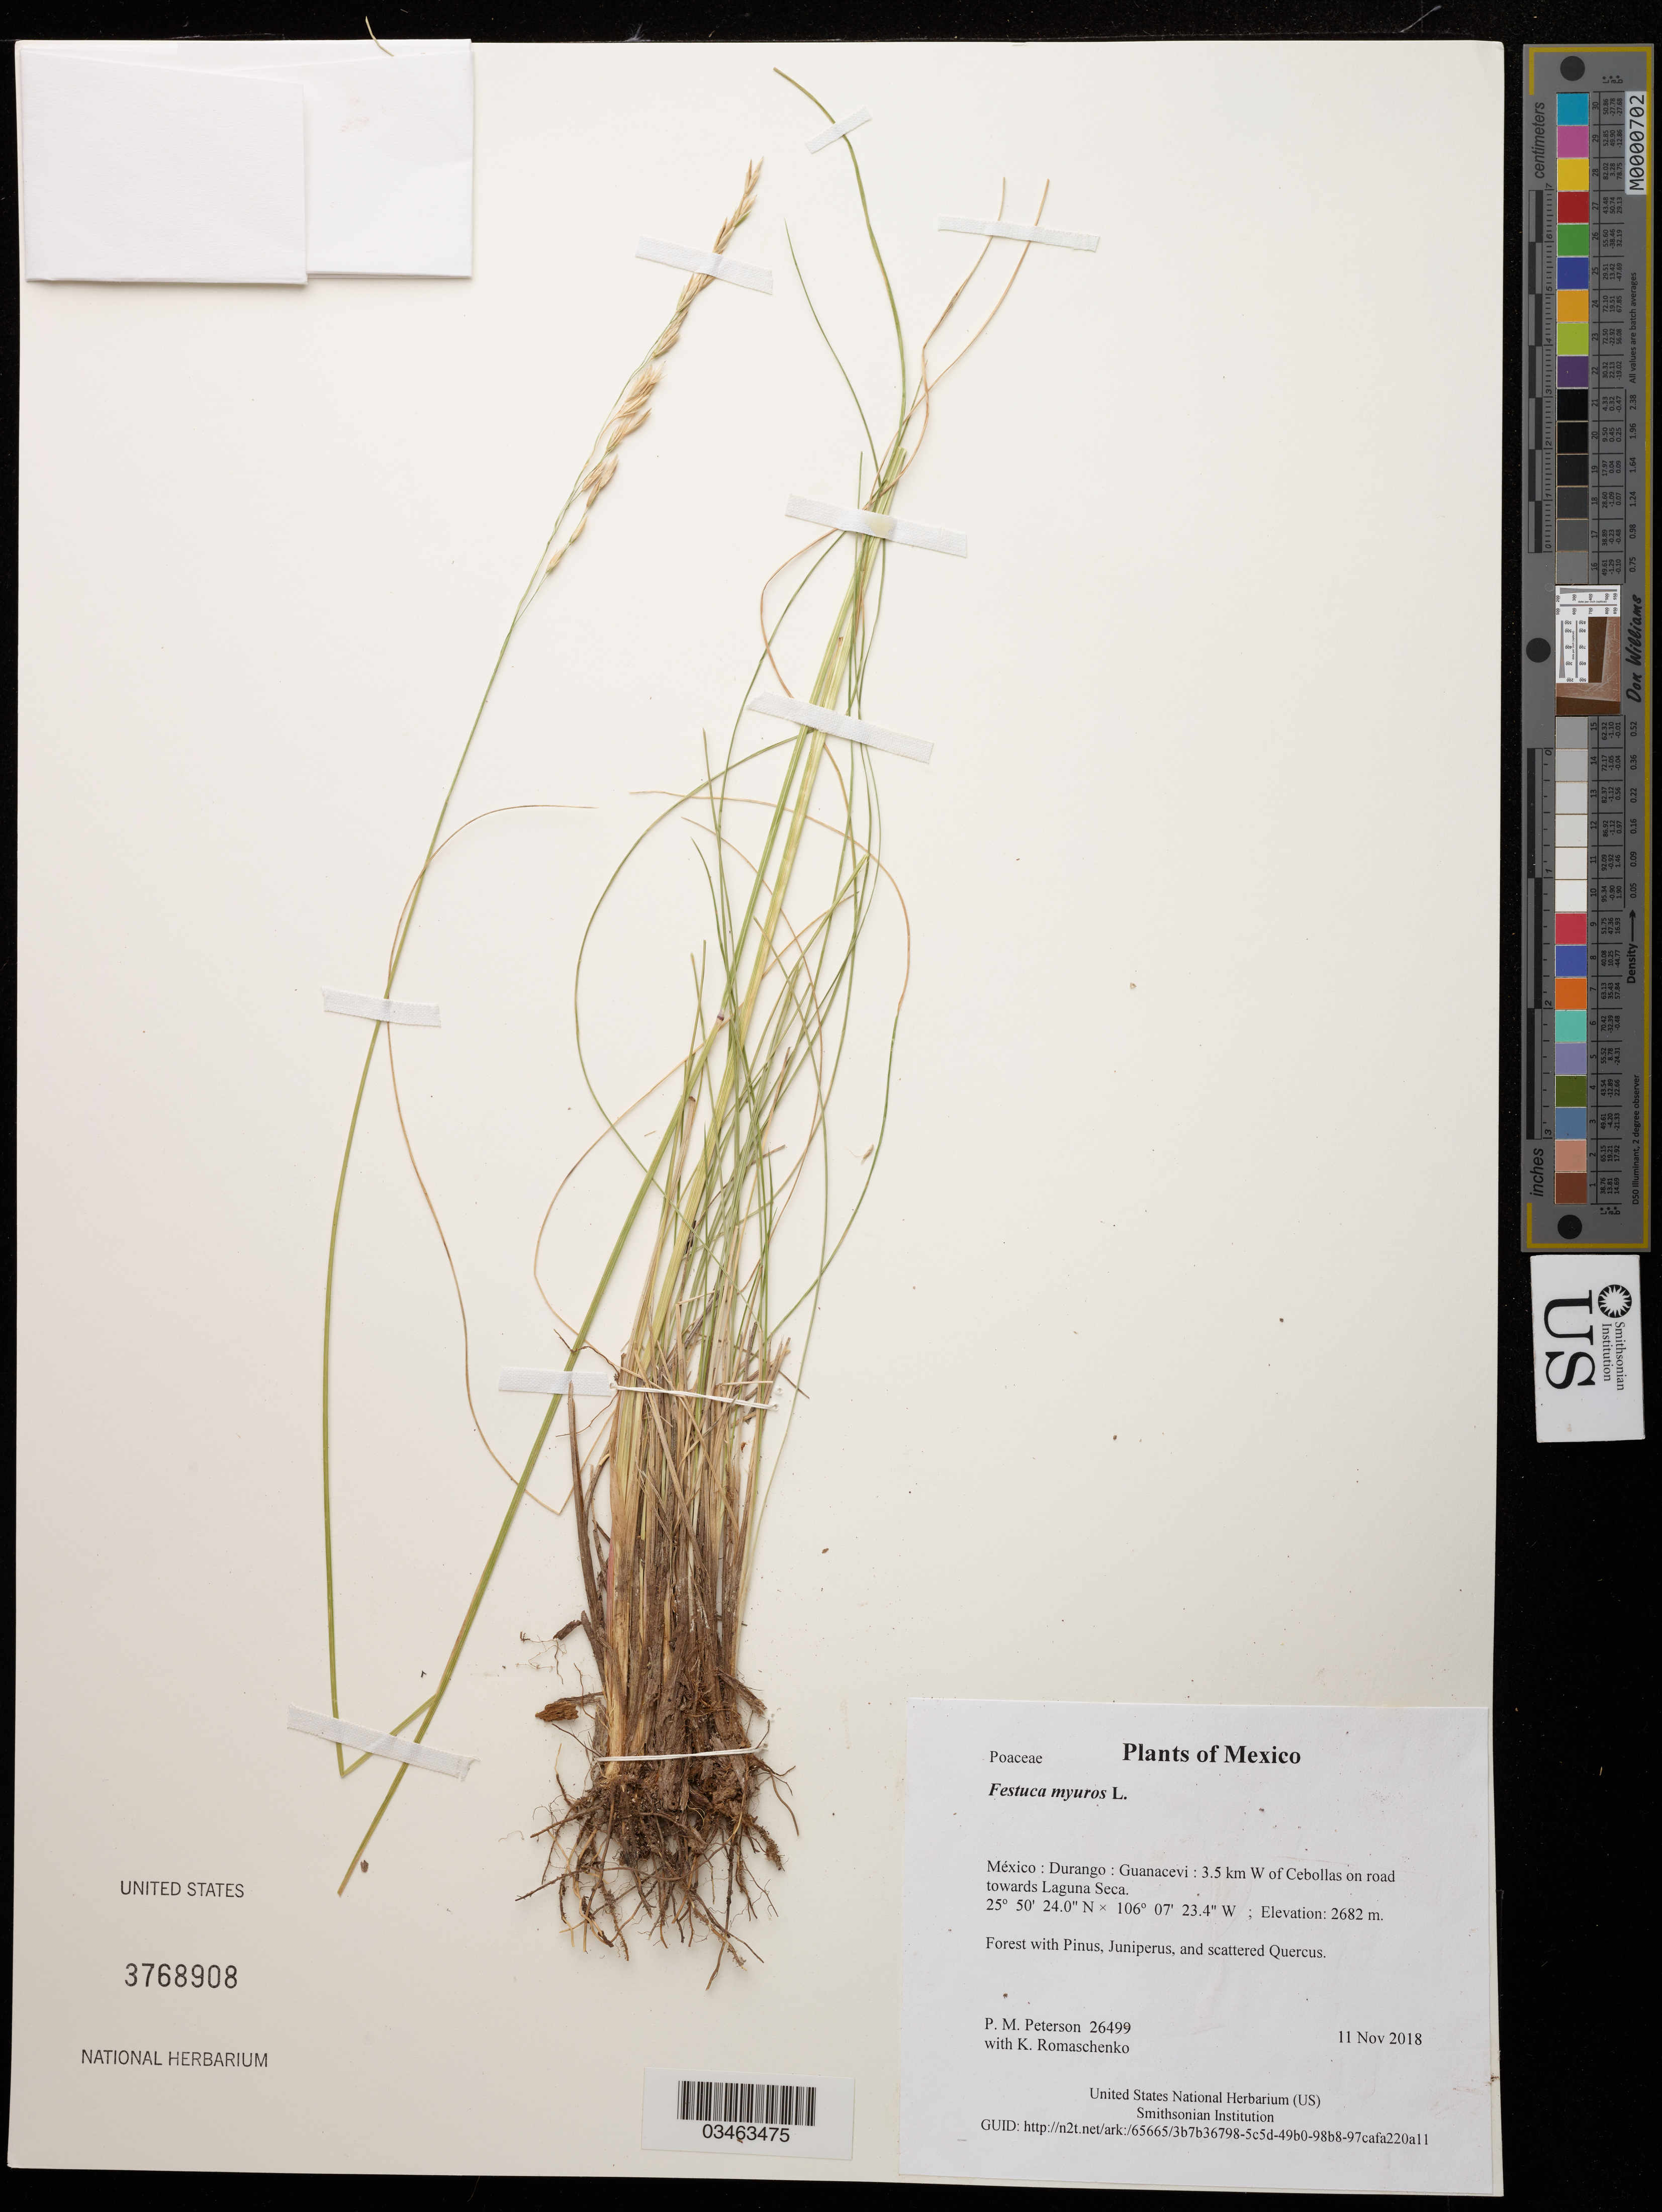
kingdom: Plantae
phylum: Tracheophyta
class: Liliopsida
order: Poales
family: Poaceae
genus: Festuca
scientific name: Festuca myuros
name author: L.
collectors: P. M. Peterson & K. Romaschenko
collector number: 26499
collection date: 2018-11-11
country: México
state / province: Durango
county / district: Guanacevi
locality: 3.5 km W of Cebollas on road towards Laguna Seca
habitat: Forest with Pinus, Juniperus, and scattered Quercus.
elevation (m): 2682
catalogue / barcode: US 3768908